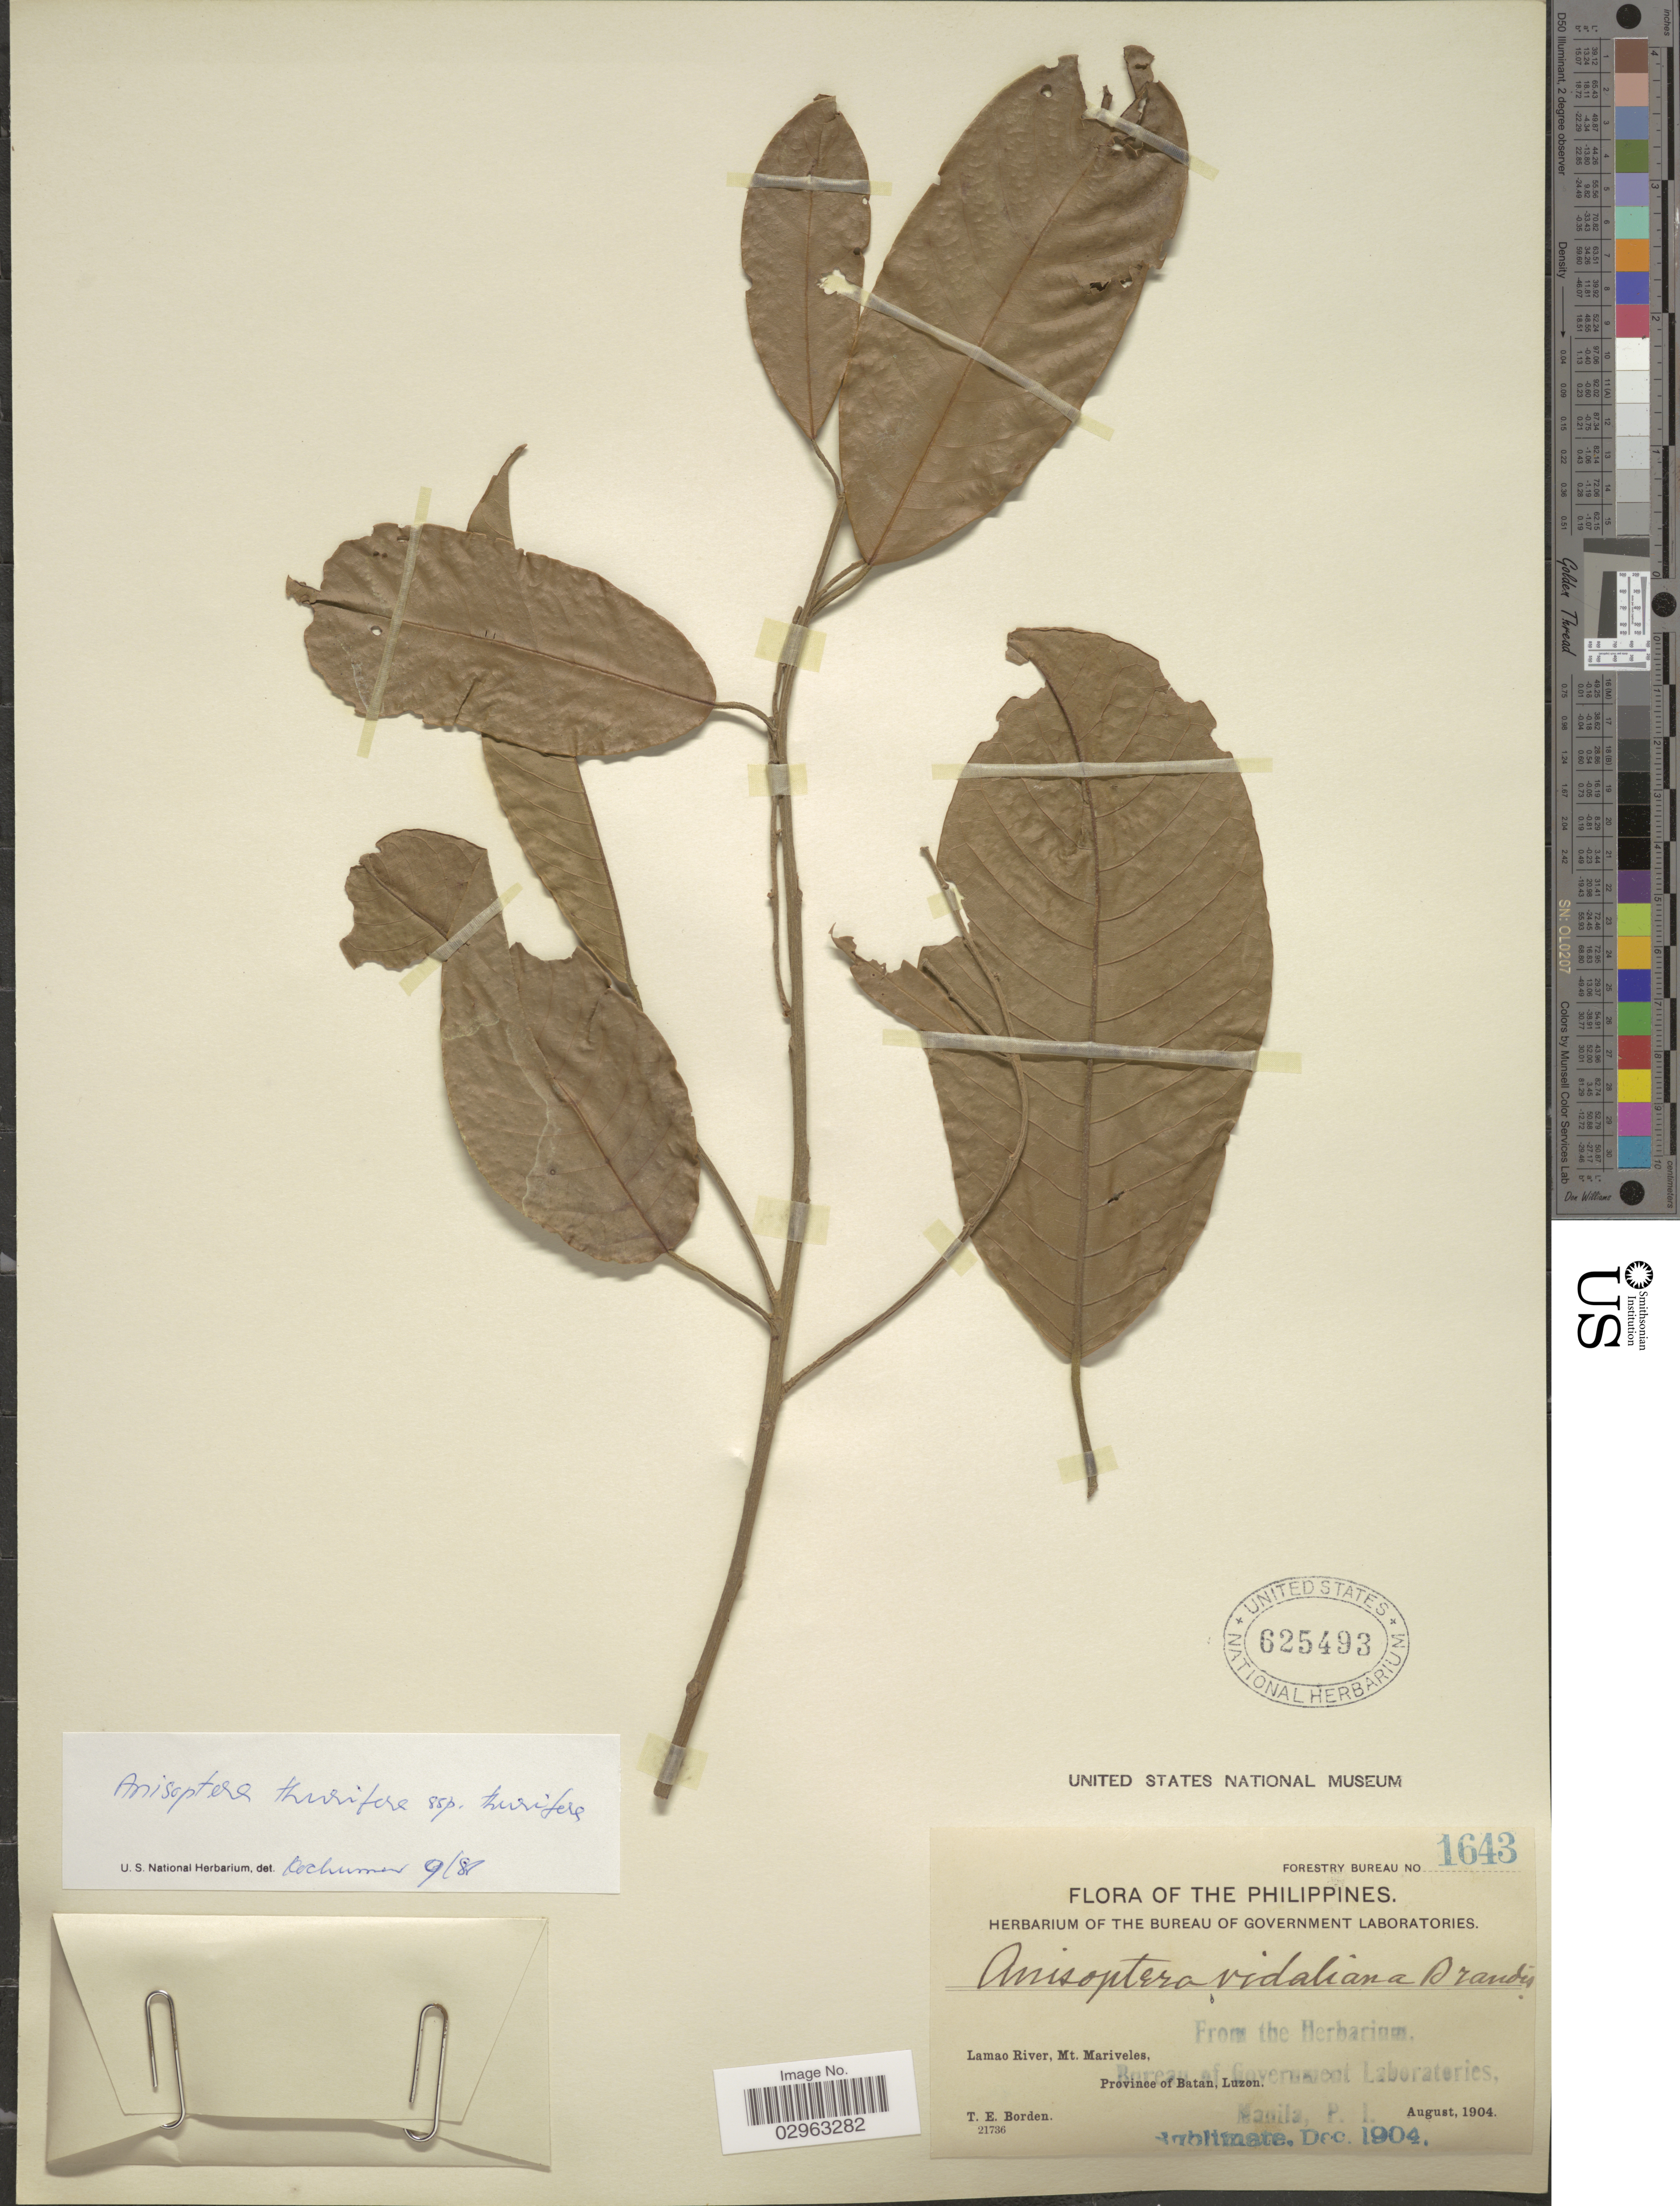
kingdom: Plantae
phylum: Tracheophyta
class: Magnoliopsida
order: Malvales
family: Dipterocarpaceae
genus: Anisoptera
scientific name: Anisoptera thurifera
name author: (Blanco) Blume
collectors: T. E. Borden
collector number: Forestry Bureau 1643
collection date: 1904-08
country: Philippines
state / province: Cagayan Valley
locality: Lamao River, Mt. Mariveles, Province of Batan, Luzon.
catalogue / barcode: US 625493